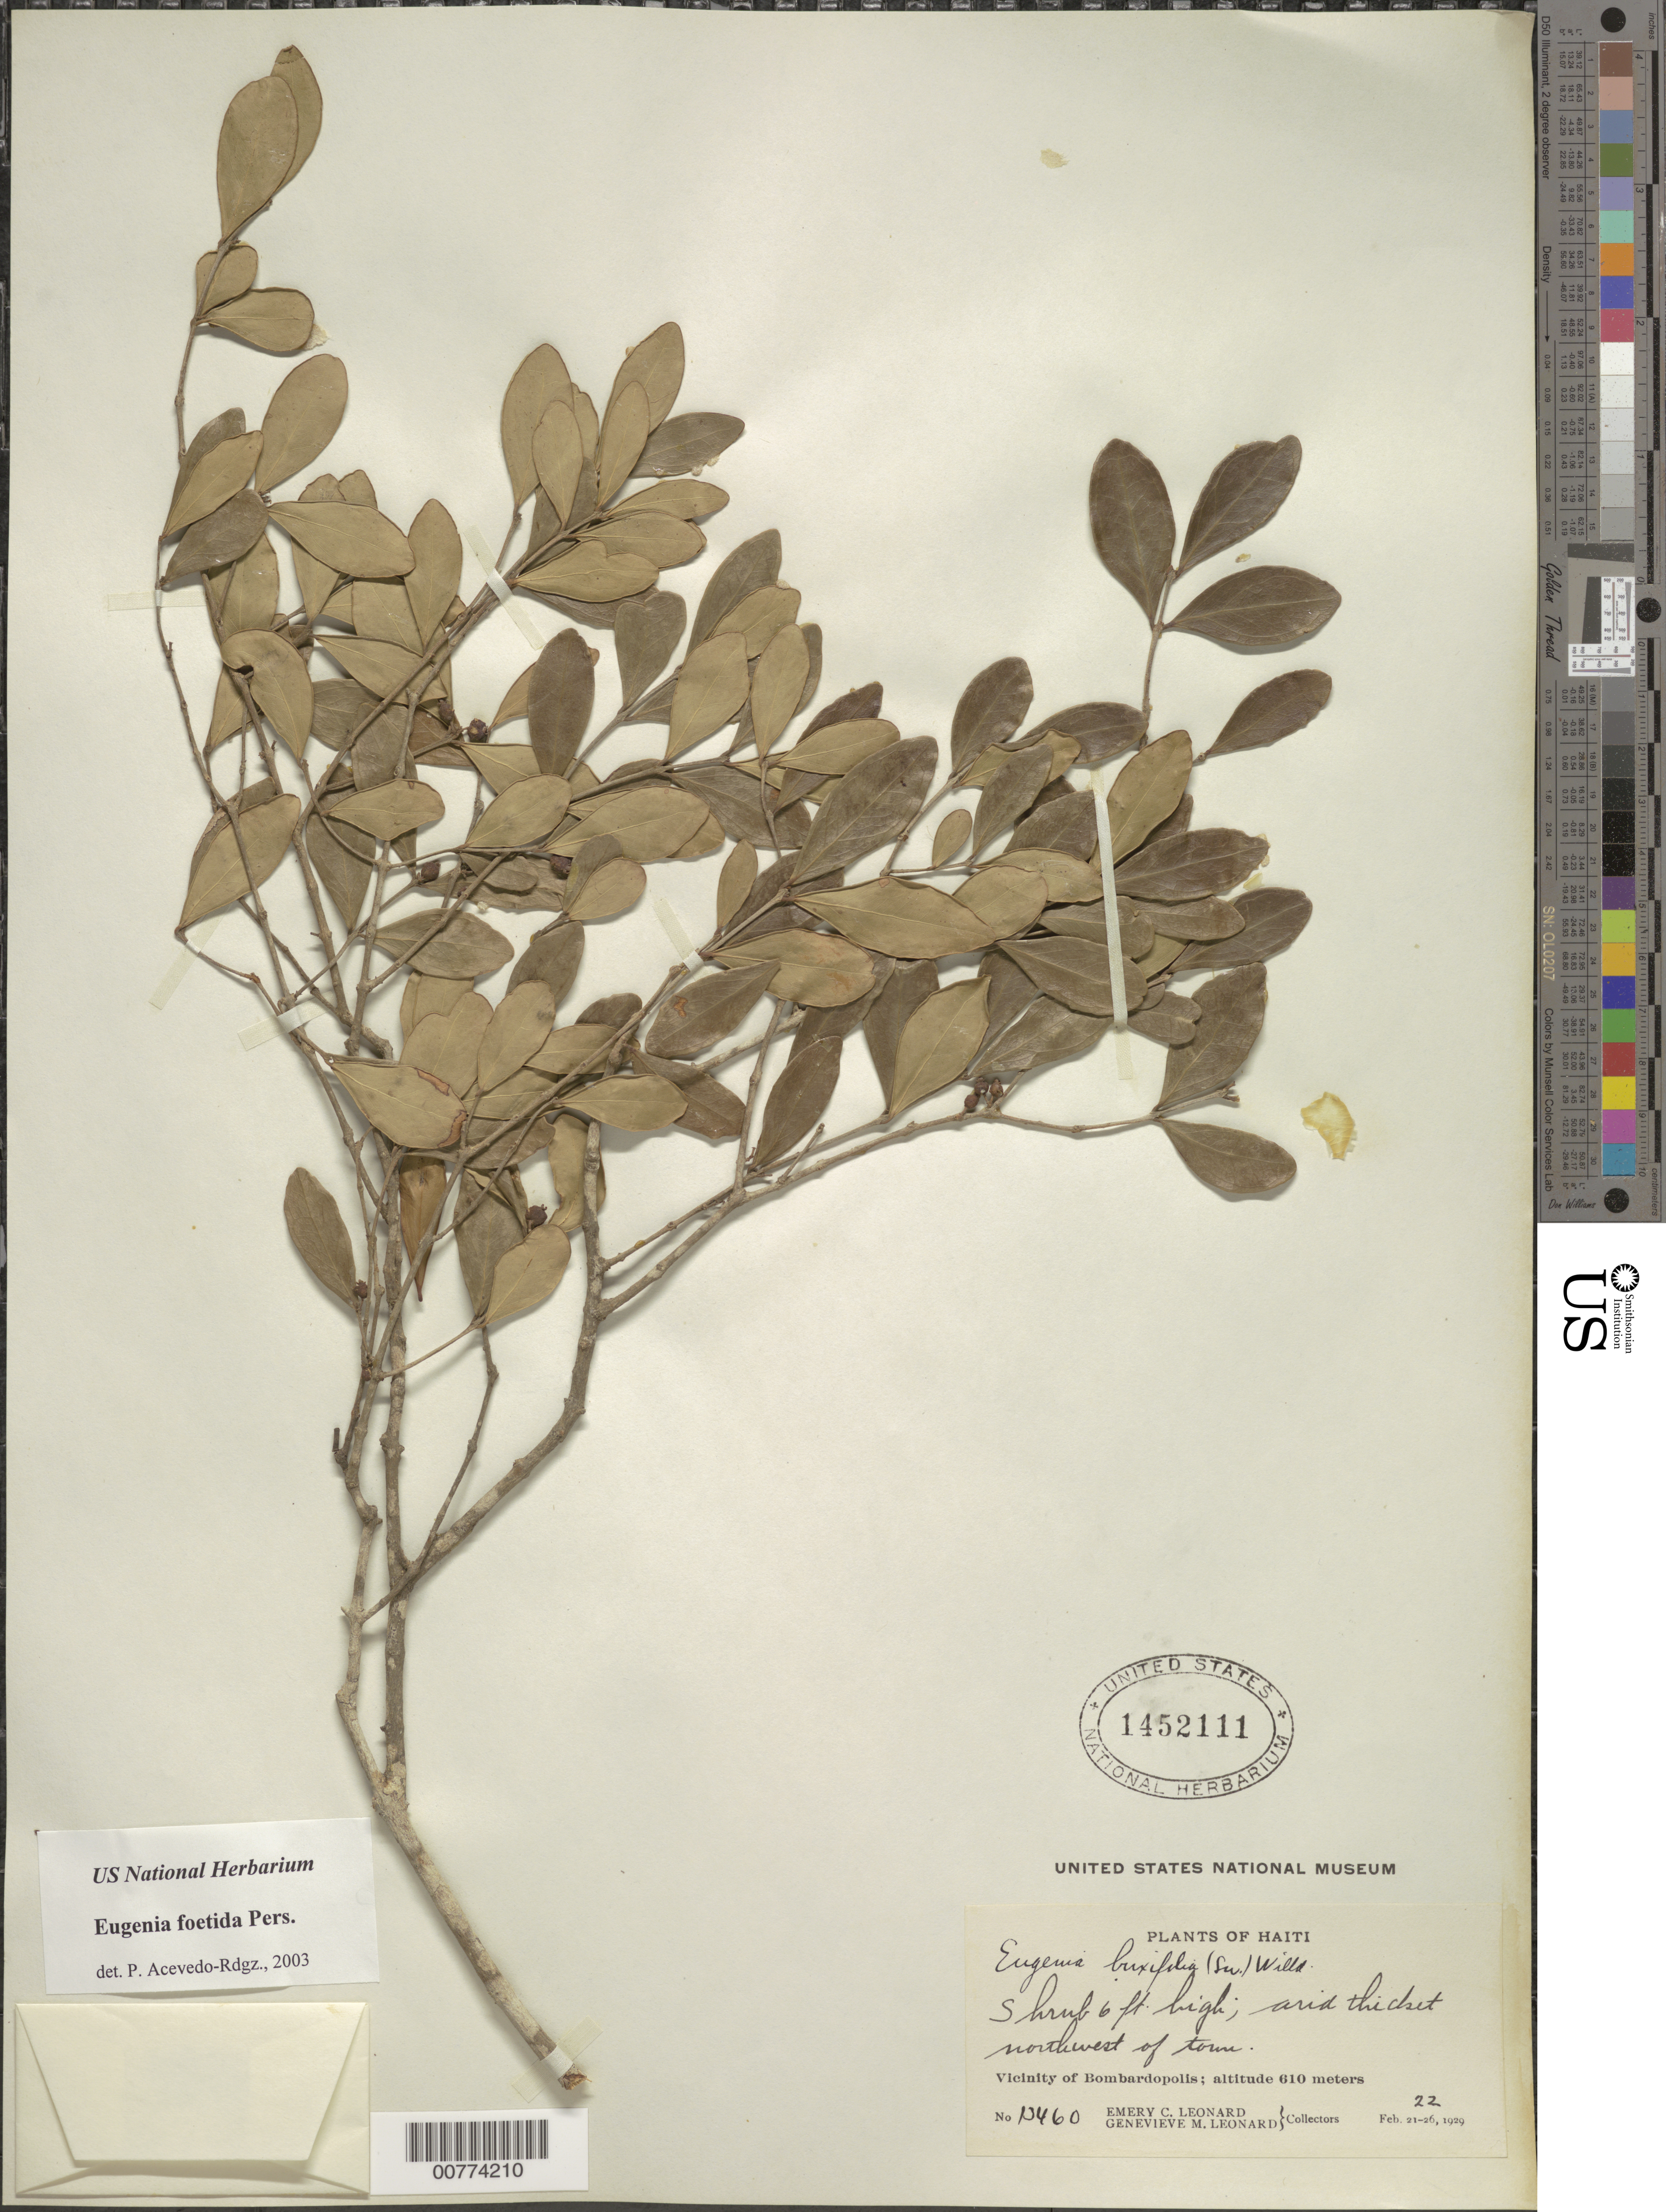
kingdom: Plantae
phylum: Tracheophyta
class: Magnoliopsida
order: Myrtales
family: Myrtaceae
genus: Eugenia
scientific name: Eugenia foetida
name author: Pers.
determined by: Acevedo-Rodríguez, P., (BOT), Smithsonian Institution - National Museum of Natural History (UNITED STATES)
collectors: E. C. Leonard & G. M. Leonard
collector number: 13460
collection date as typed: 22 Feb 1929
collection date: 1929-02-22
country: Haiti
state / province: Nord-Ouest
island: Hispaniola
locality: Vicinity of Bombardopolis, northwest of town.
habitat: Arid thicket.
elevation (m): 610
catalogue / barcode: US 1452111